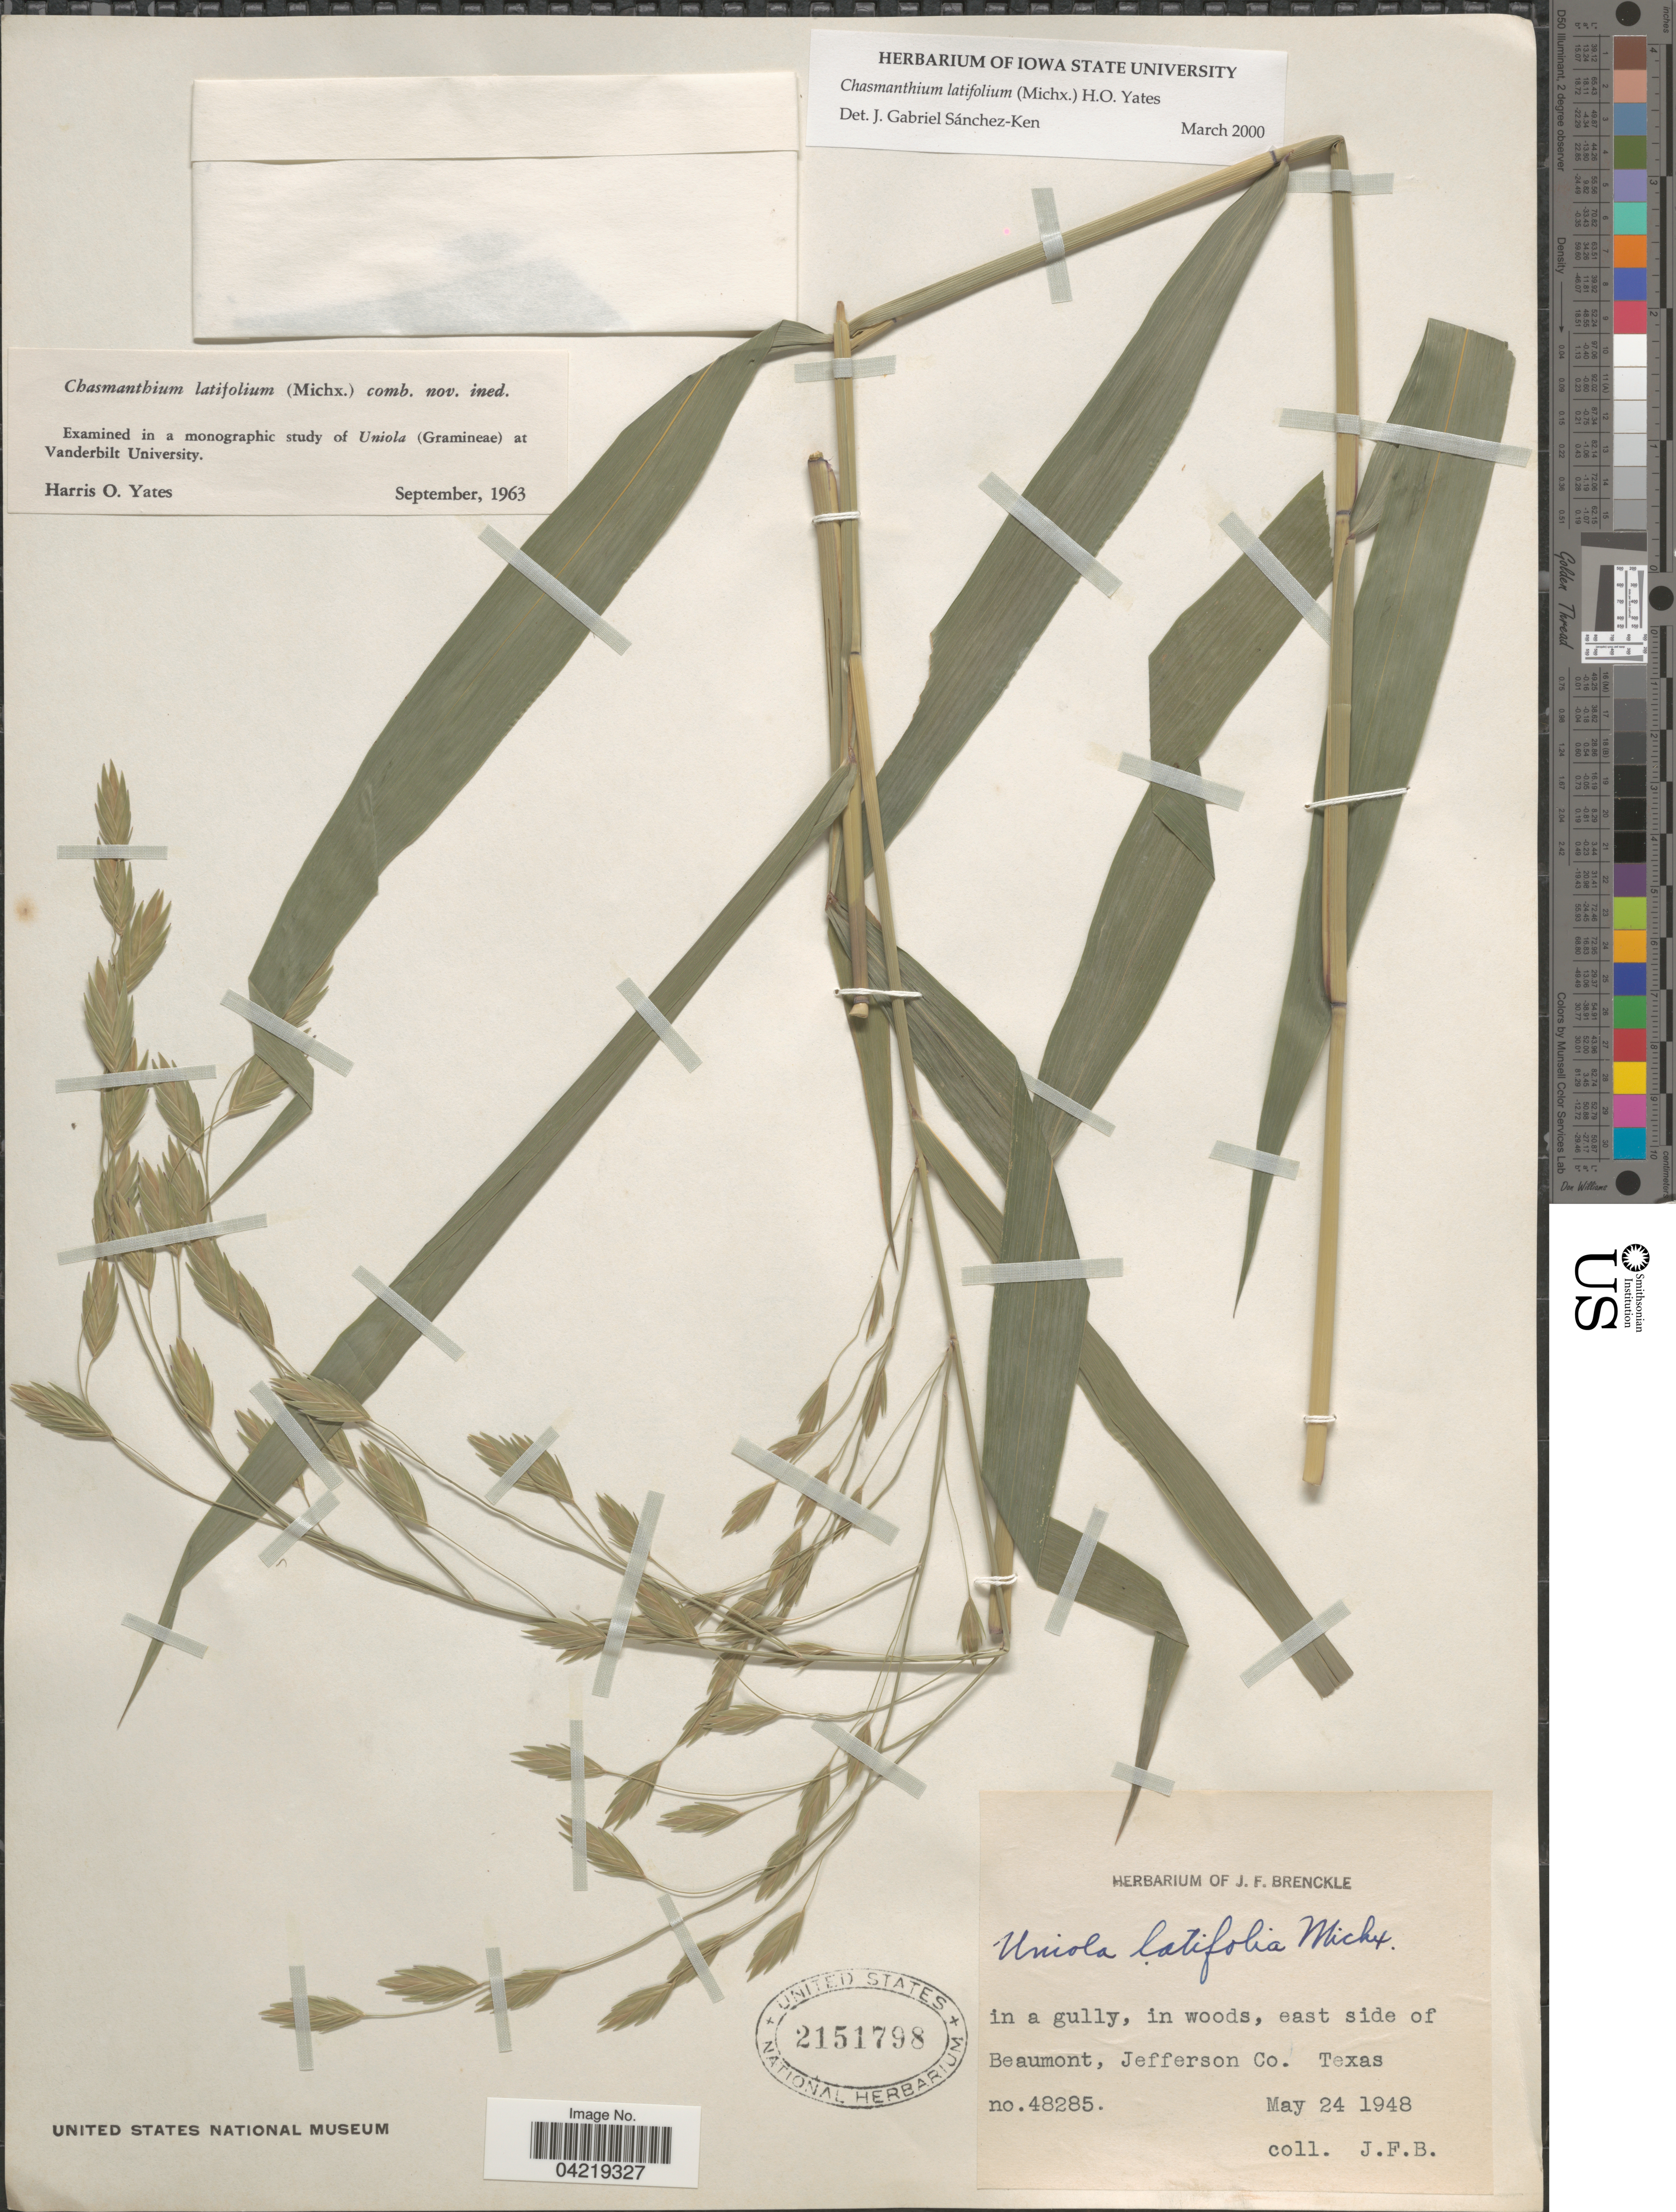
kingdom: Plantae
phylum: Tracheophyta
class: Liliopsida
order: Poales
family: Poaceae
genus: Chasmanthium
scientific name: Chasmanthium latifolium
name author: (Michx.) H.O. Yates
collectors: J. Brenckle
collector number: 48285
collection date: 1948-05-24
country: United States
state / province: Texas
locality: In a gully, in woods, east side of Beaumont, Jefferson Co.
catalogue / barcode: US 2151798